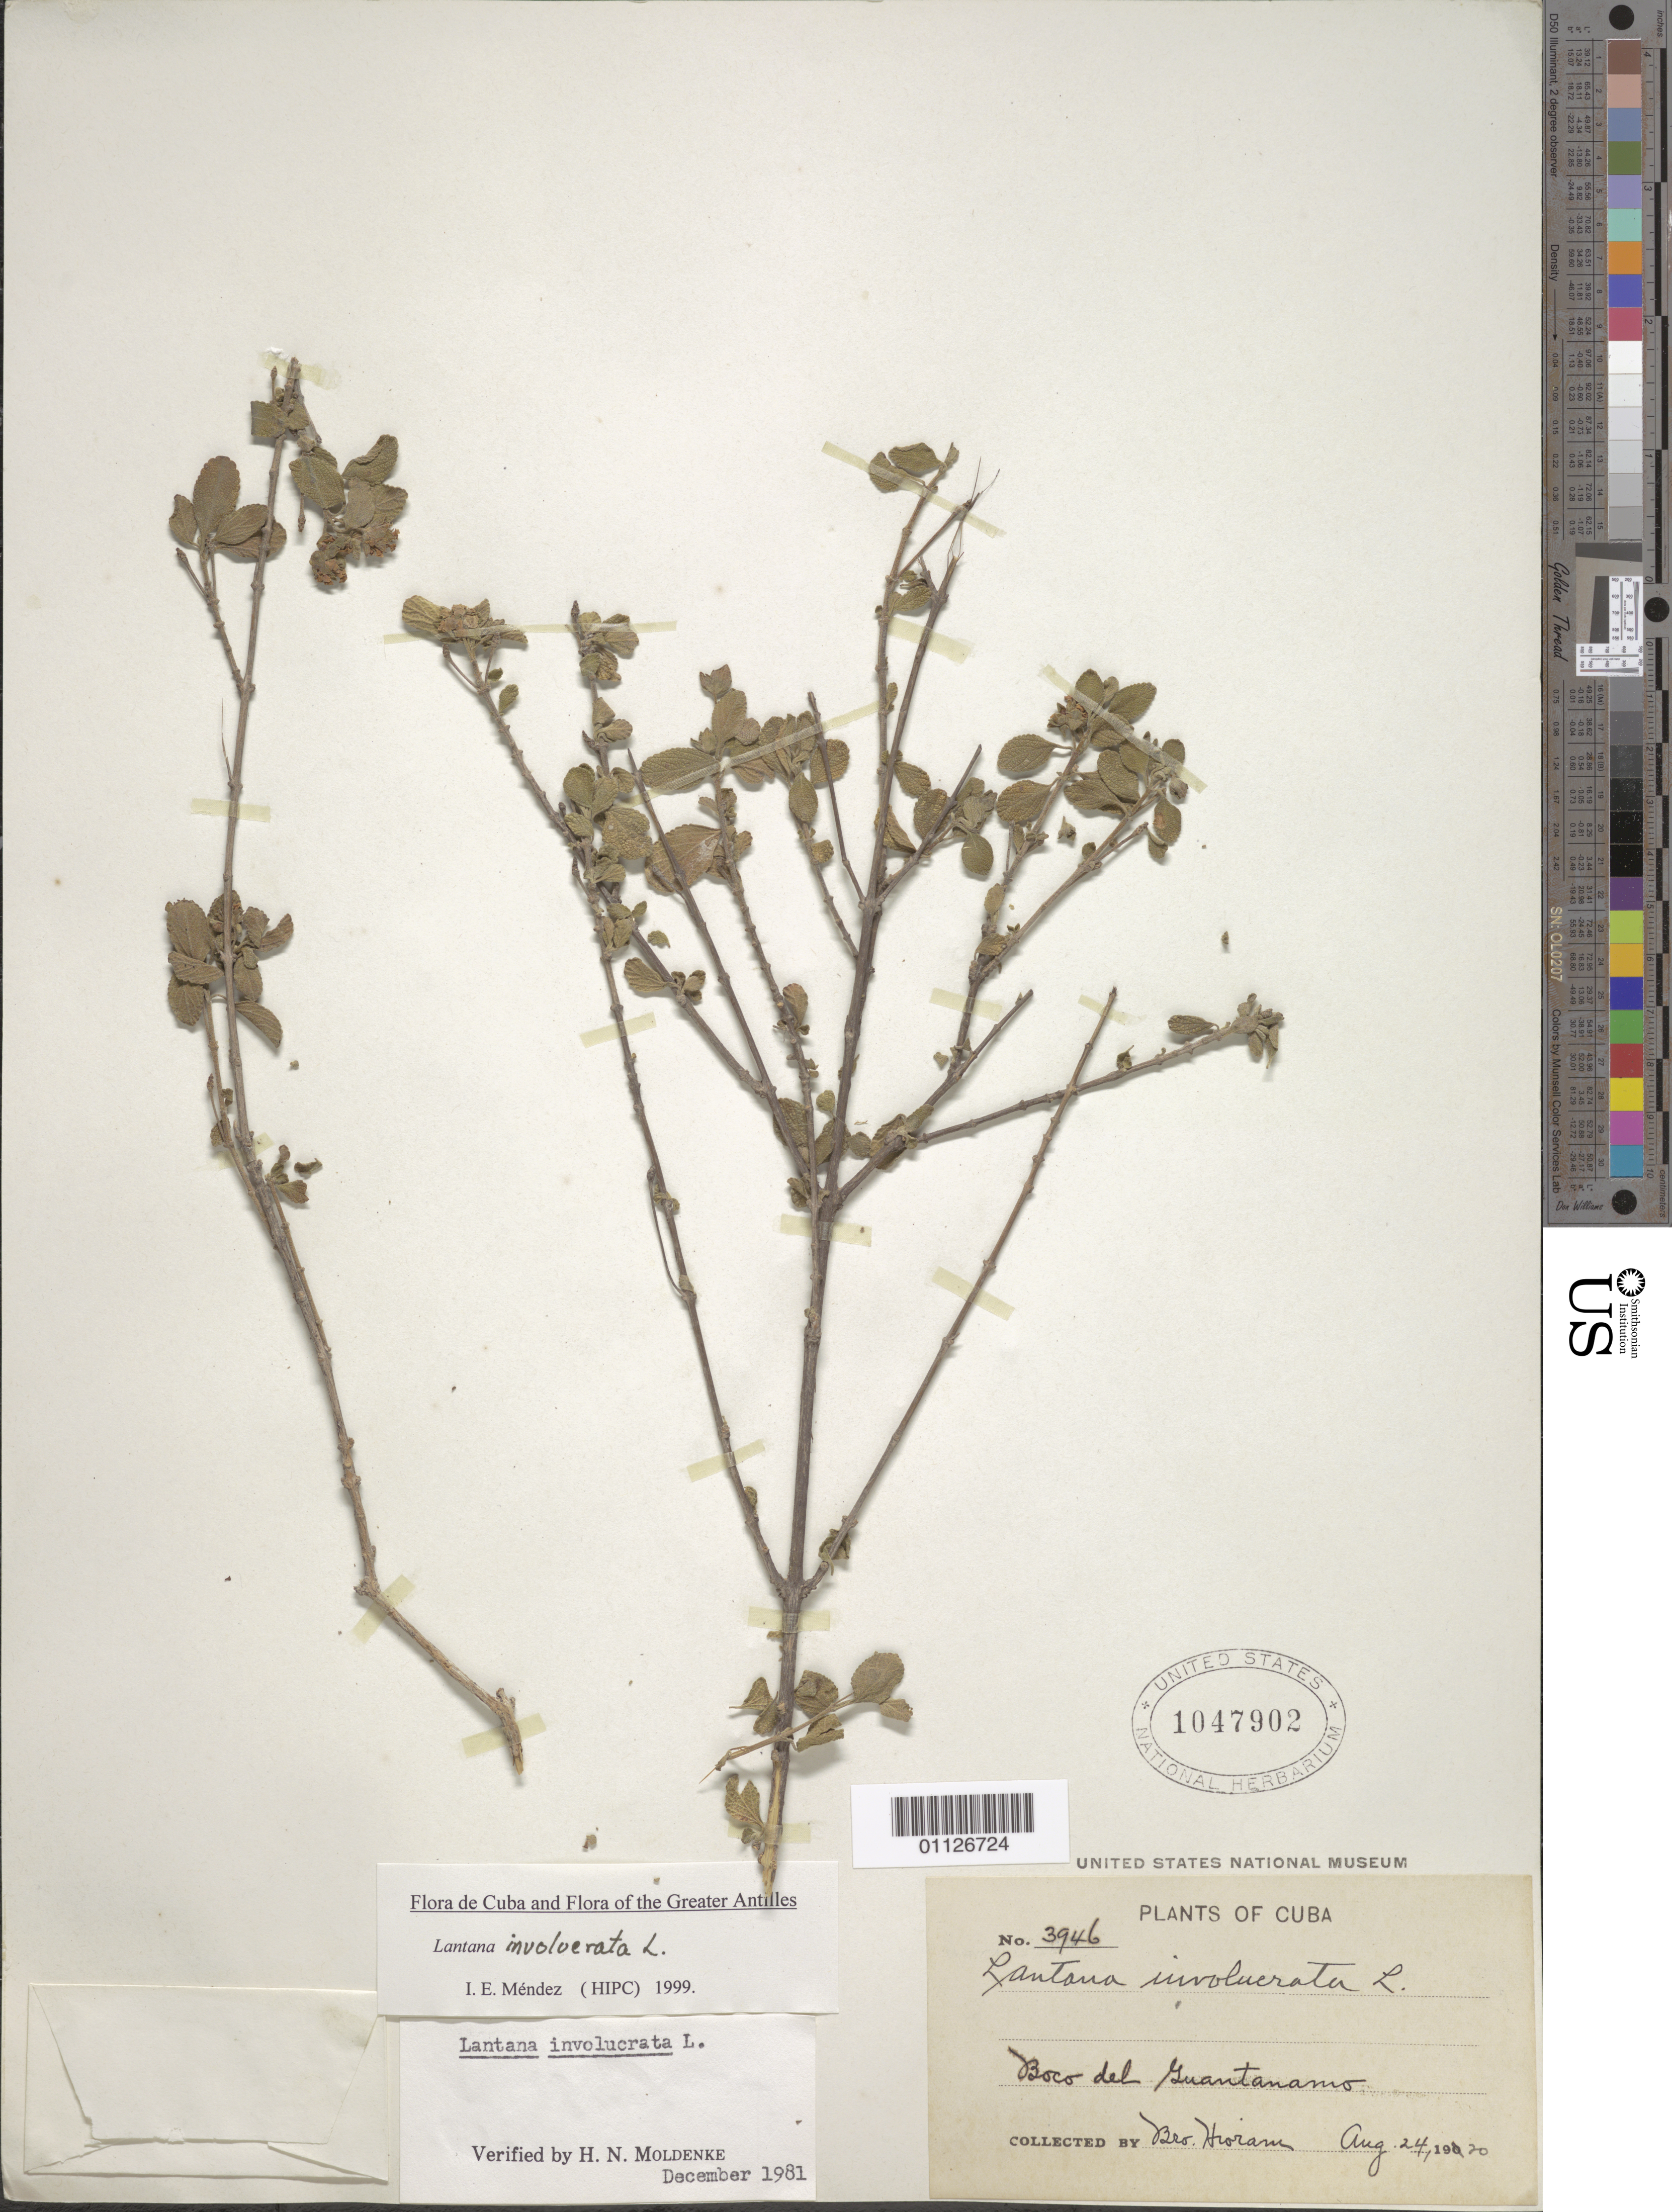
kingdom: Plantae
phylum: Tracheophyta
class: Magnoliopsida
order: Lamiales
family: Verbenaceae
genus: Lantana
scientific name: Lantana involucrata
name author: L.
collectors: Bro. Hioram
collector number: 3946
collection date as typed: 24 Aug 1920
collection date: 1920-08-24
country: Cuba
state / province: Guantánamo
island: Cuba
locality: Boco del Guantánamo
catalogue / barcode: US 1047902